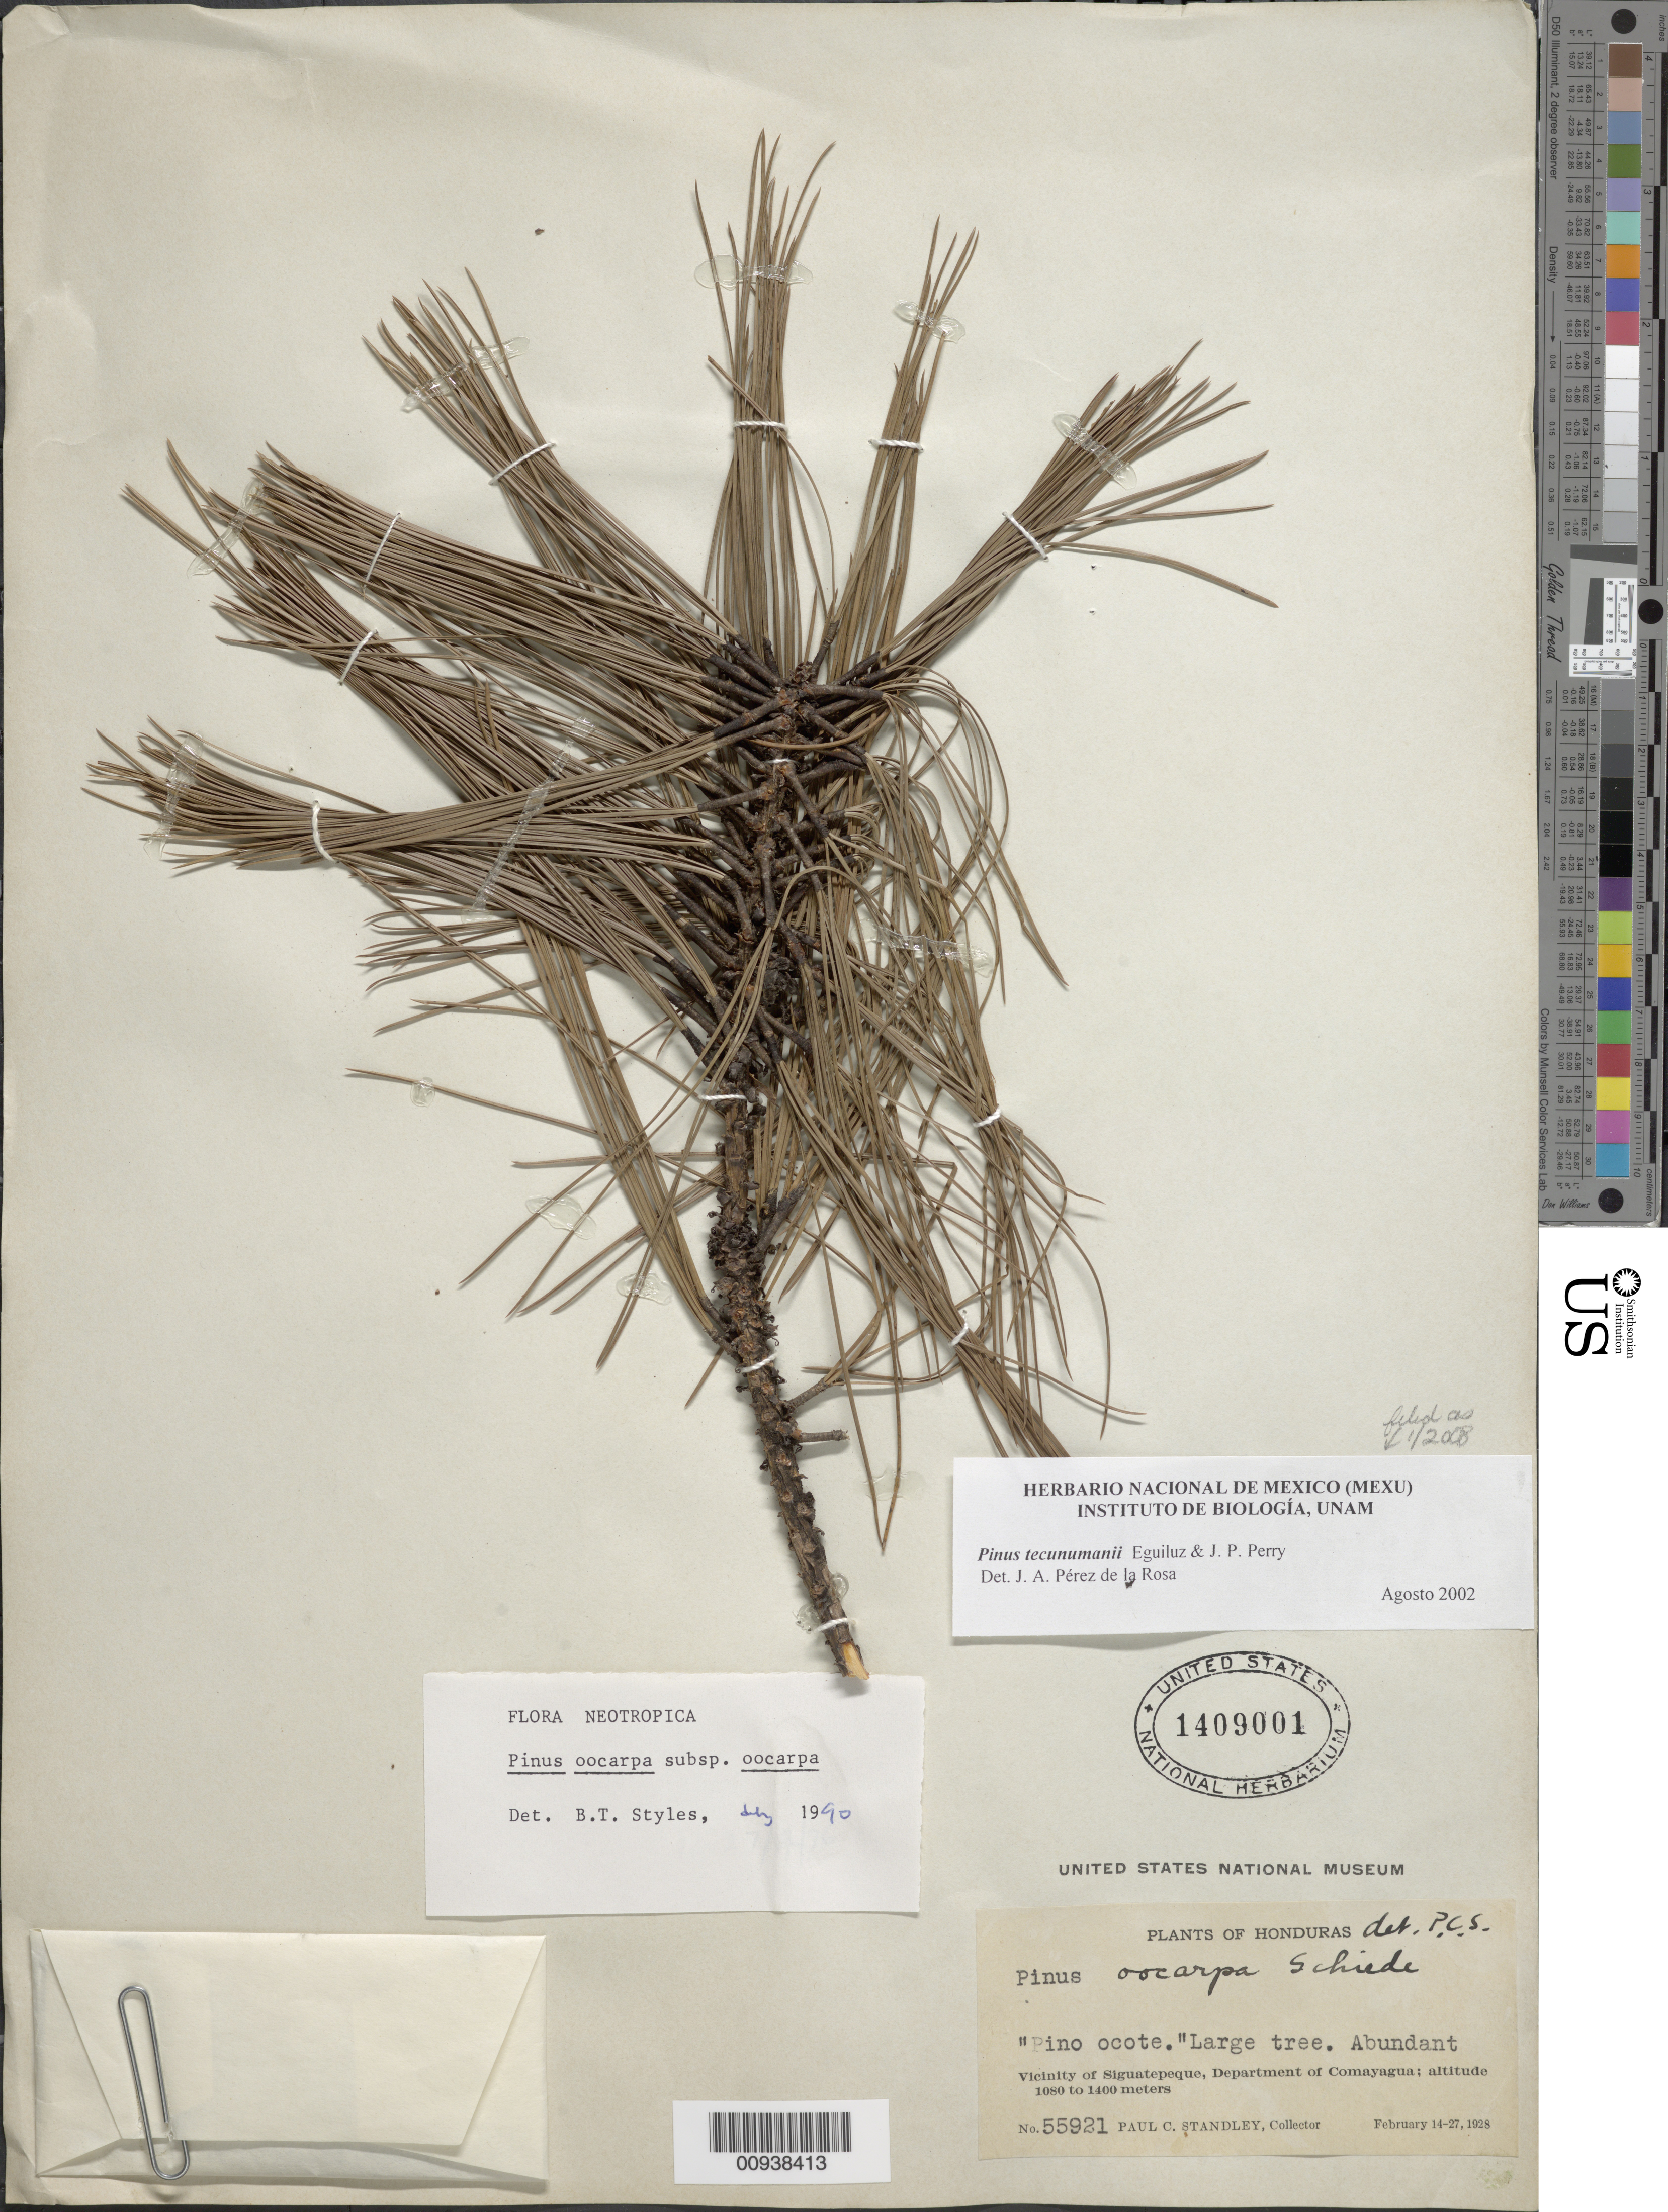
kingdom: Plantae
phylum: Tracheophyta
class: Pinopsida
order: Pinales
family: Pinaceae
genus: Pinus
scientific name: Pinus tecunumanii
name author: F. Schwerdtf. ex Eguiluz & J.P. Perry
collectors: P. C. Standley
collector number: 55921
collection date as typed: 14 Feb 1928 to 27 Feb 1928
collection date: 1928-02-14/1928-02-27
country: Honduras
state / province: Comayagua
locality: Vicinity of Siguatepeque.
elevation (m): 1400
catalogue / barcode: US 1409001